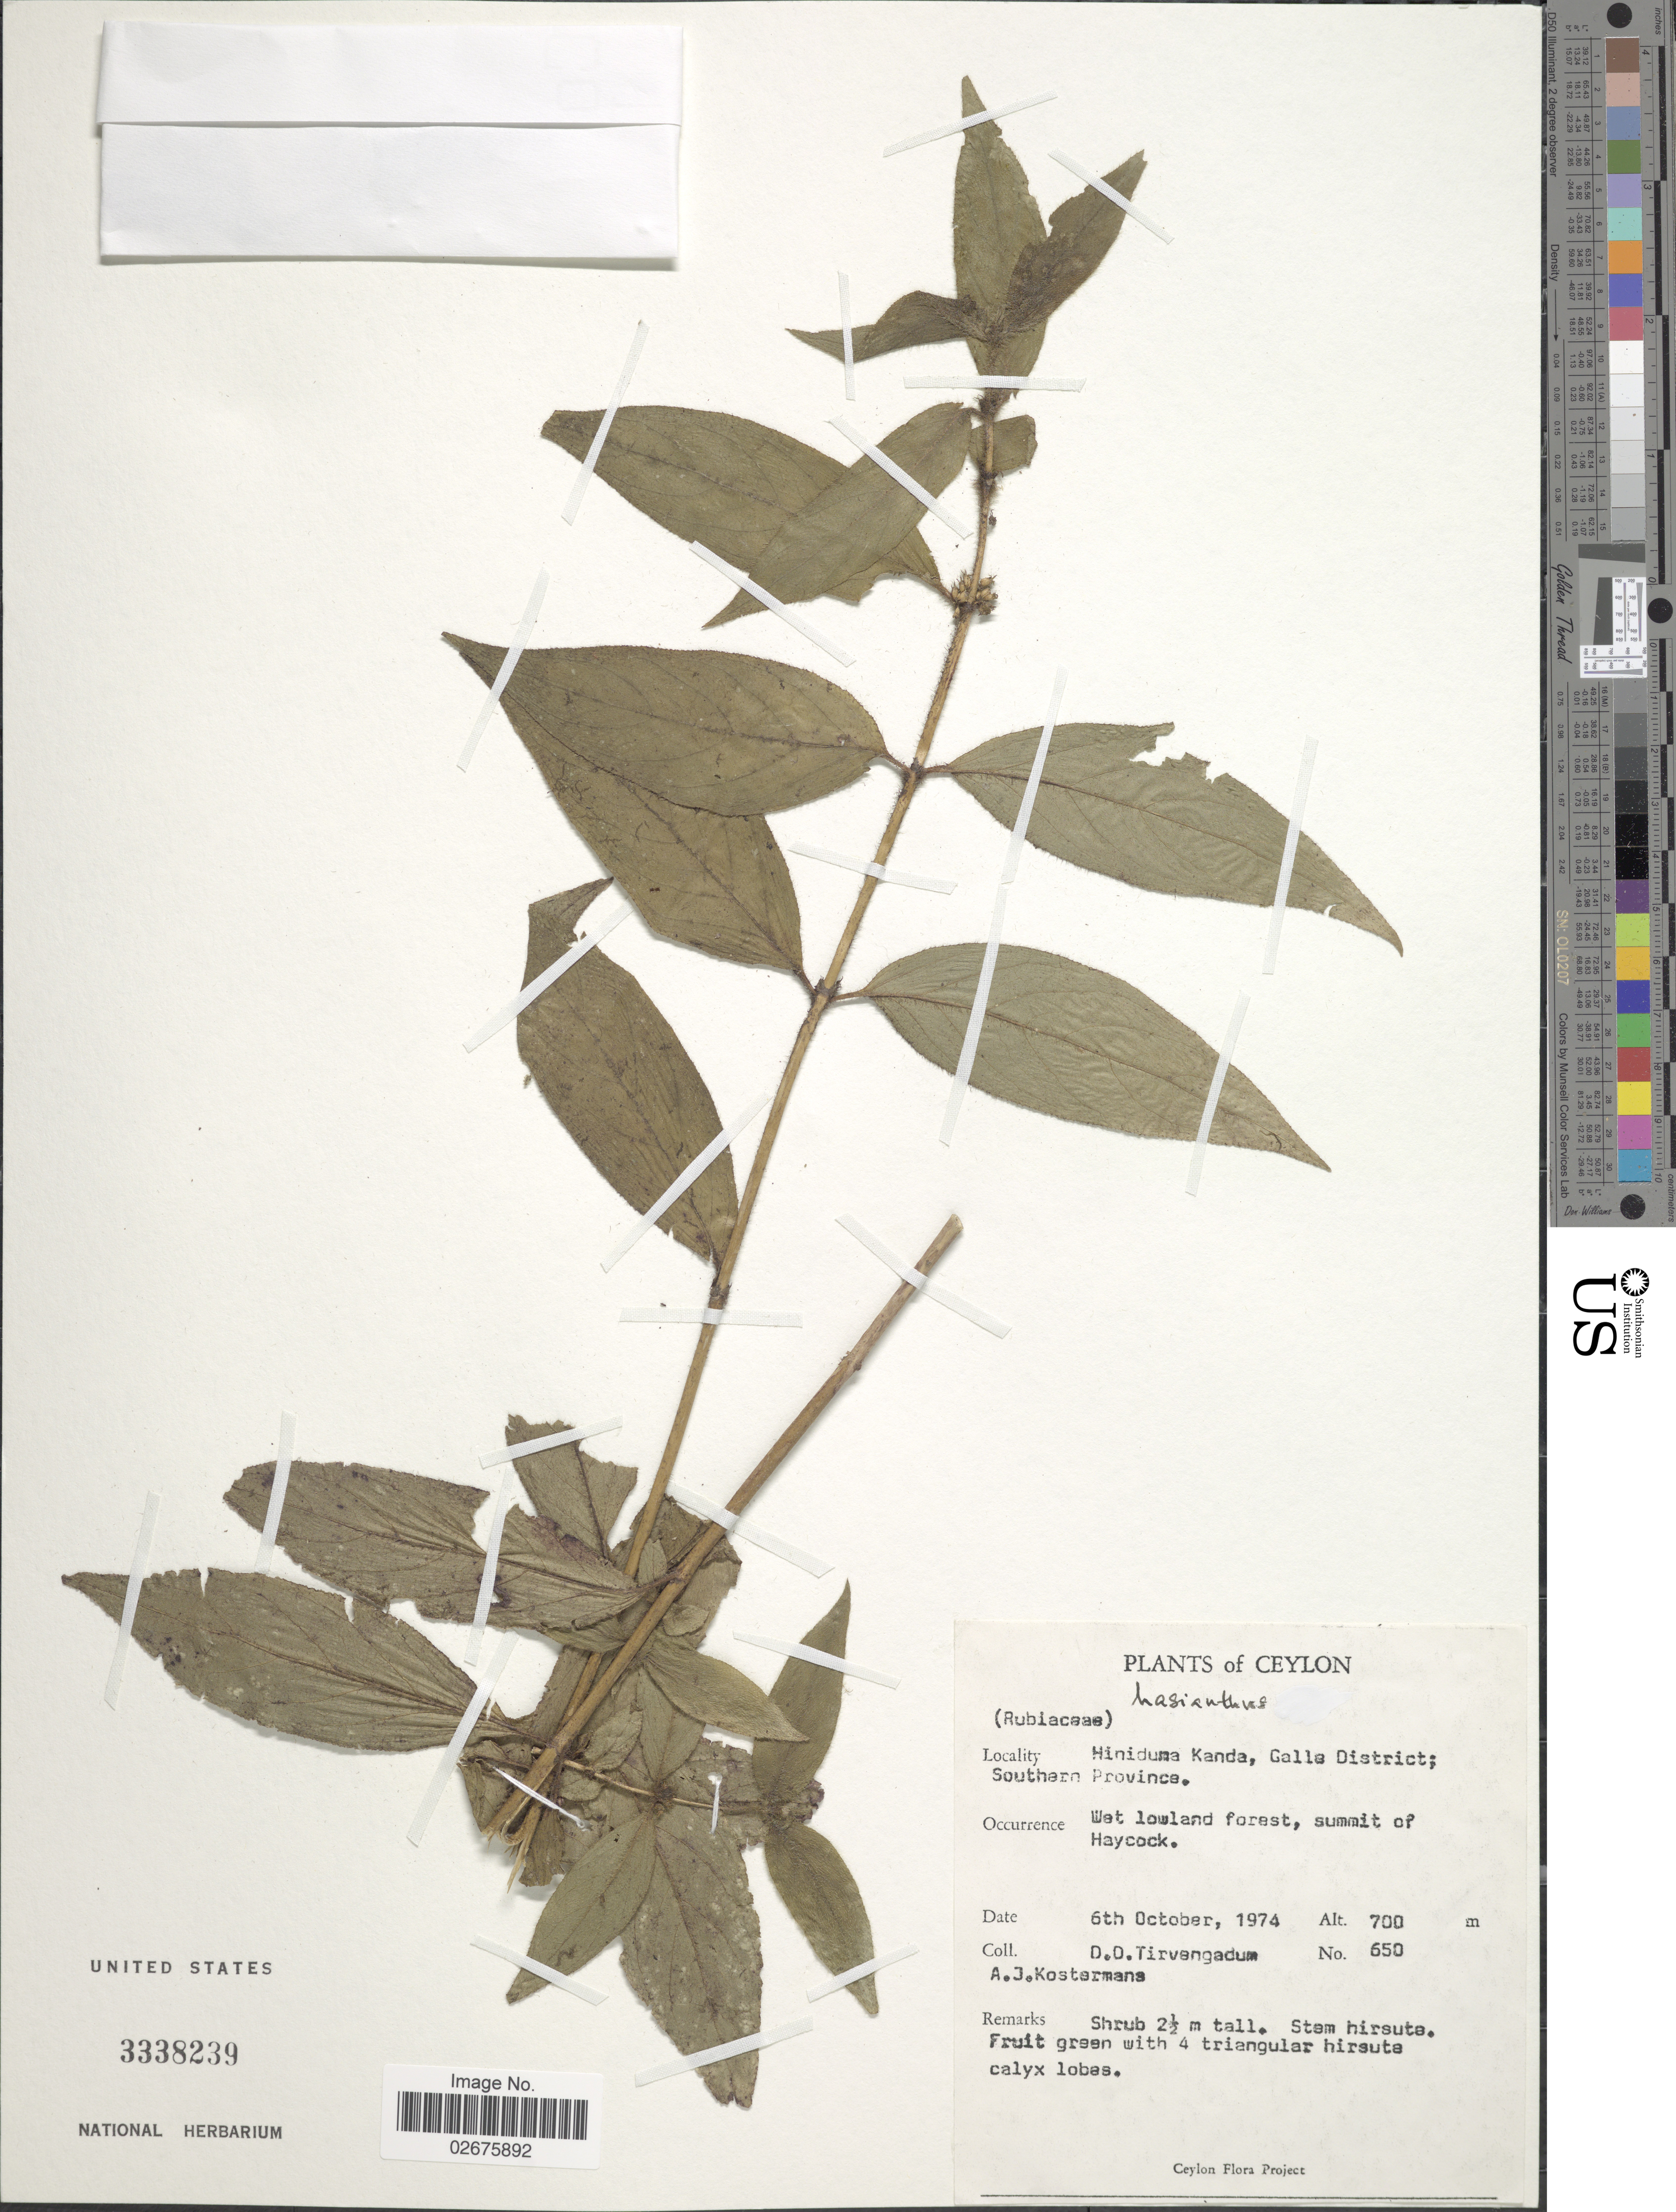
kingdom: Plantae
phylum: Tracheophyta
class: Magnoliopsida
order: Gentianales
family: Rubiaceae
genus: Lasianthus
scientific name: Lasianthus sp.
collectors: D. Tirvengadum & A. J. G. Kostermans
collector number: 650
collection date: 1974-10-06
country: Sri Lanka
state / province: Southern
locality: Ceylon, Hiniduma Kanda, Galle District; Wet lowland forest, summit of Haycock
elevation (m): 700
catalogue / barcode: US 3338239